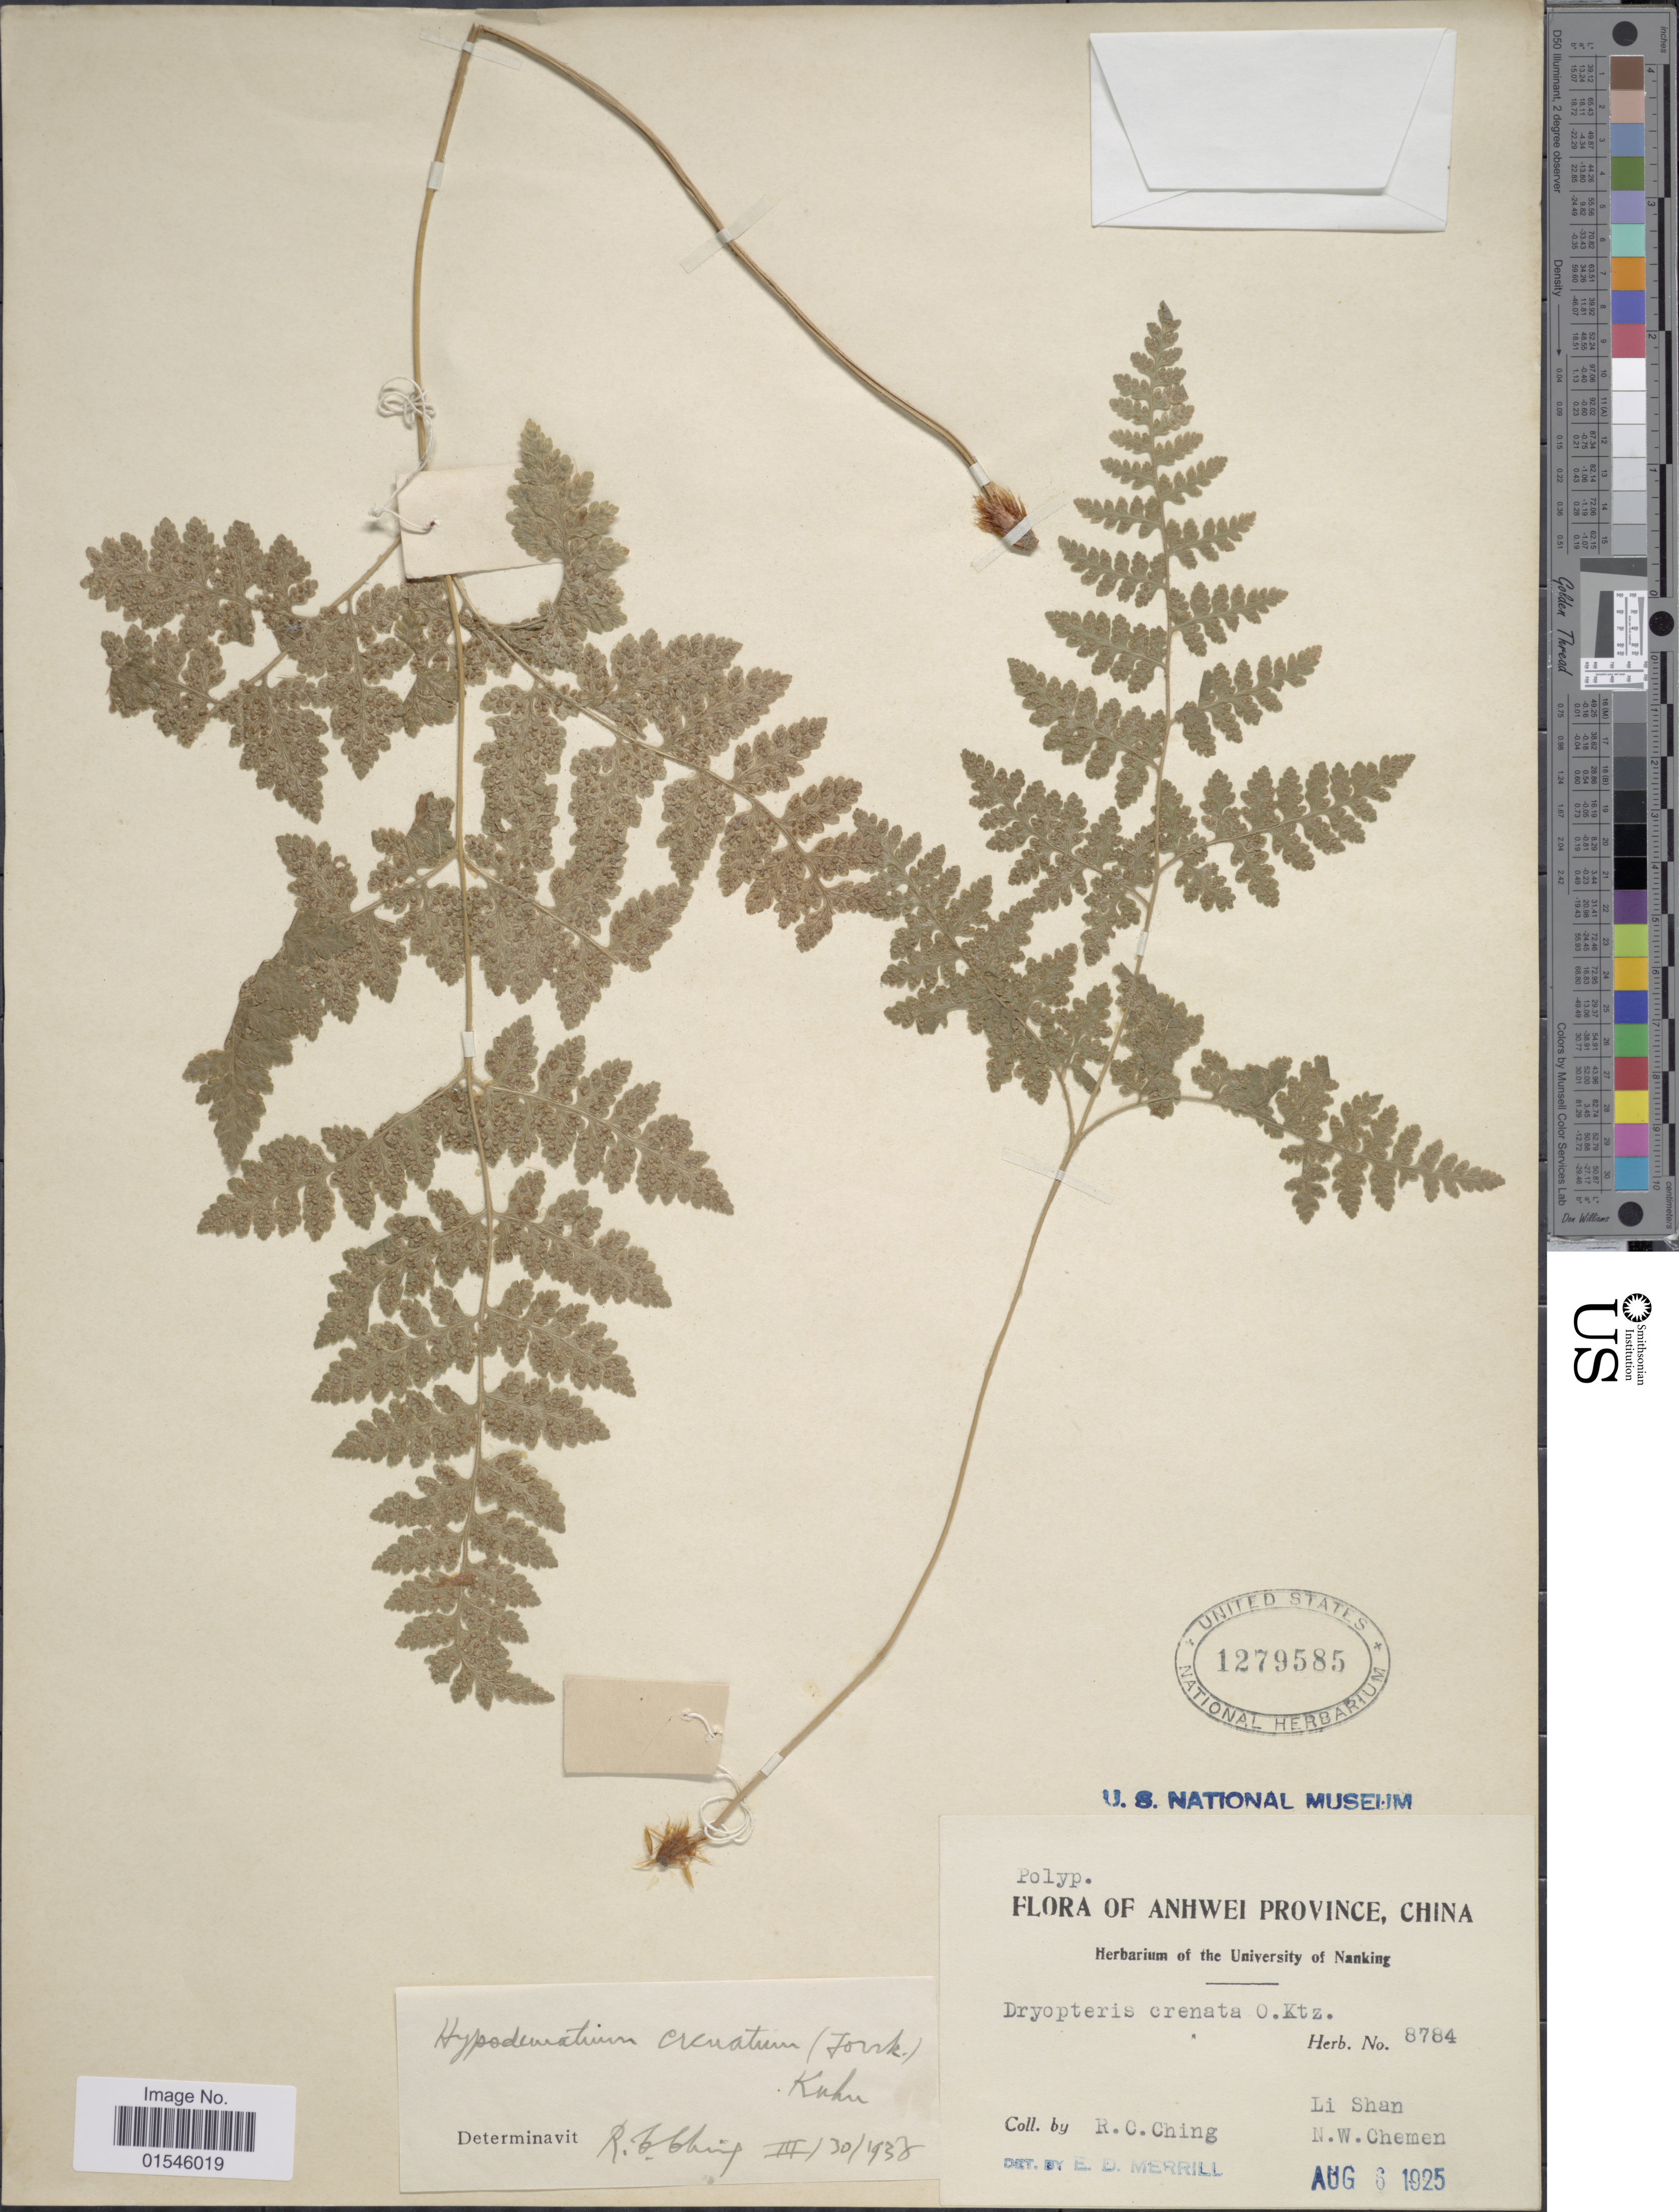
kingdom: Plantae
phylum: Tracheophyta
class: Polypodiopsida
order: Polypodiales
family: Hypodematiaceae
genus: Hypodematium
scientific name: Hypodematium crenatum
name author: (Forssk.) Kuhn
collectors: R. C. Ching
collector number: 8784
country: China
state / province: Anhui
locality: Anhwei province, Li Shan, N.W. Chemen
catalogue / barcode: US 1279585